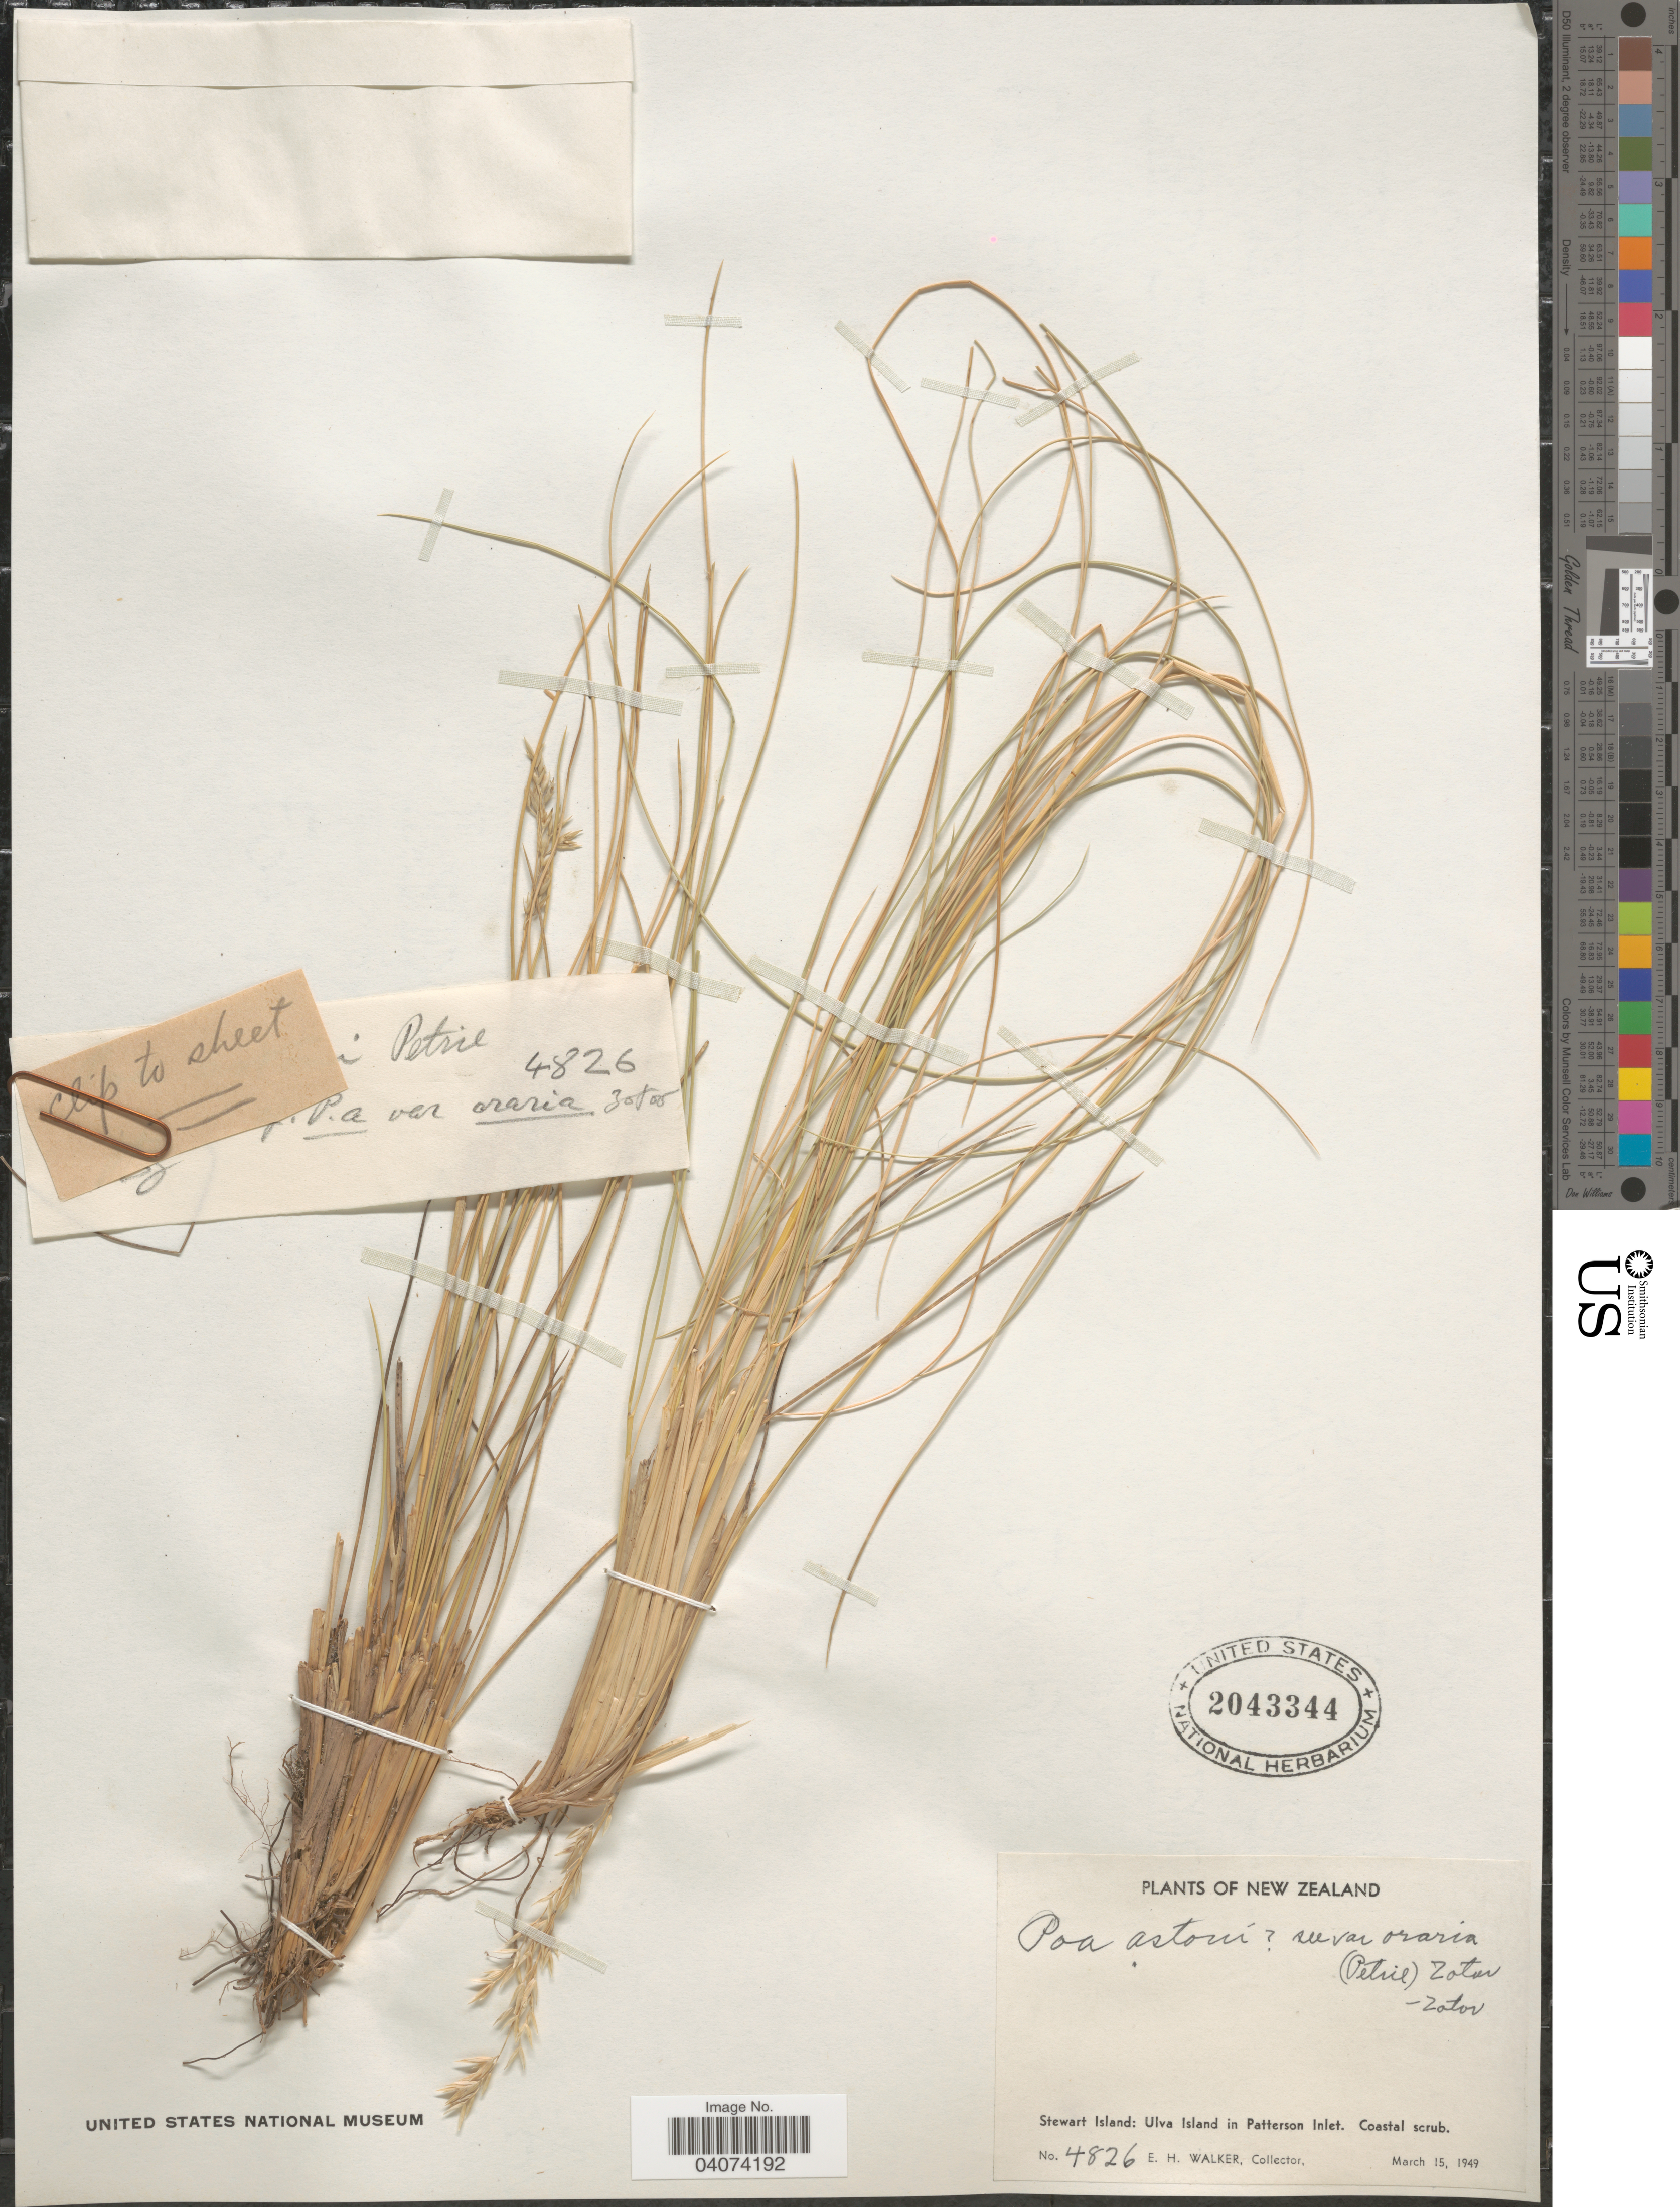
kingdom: Plantae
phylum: Tracheophyta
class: Liliopsida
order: Poales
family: Poaceae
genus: Poa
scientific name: Poa astonii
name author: Petrie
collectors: E. H. Walker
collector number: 4826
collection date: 1949-03-15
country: New Zealand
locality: Stewart Island: Ulva Island in Patterson Inlet.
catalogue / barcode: US 2043344